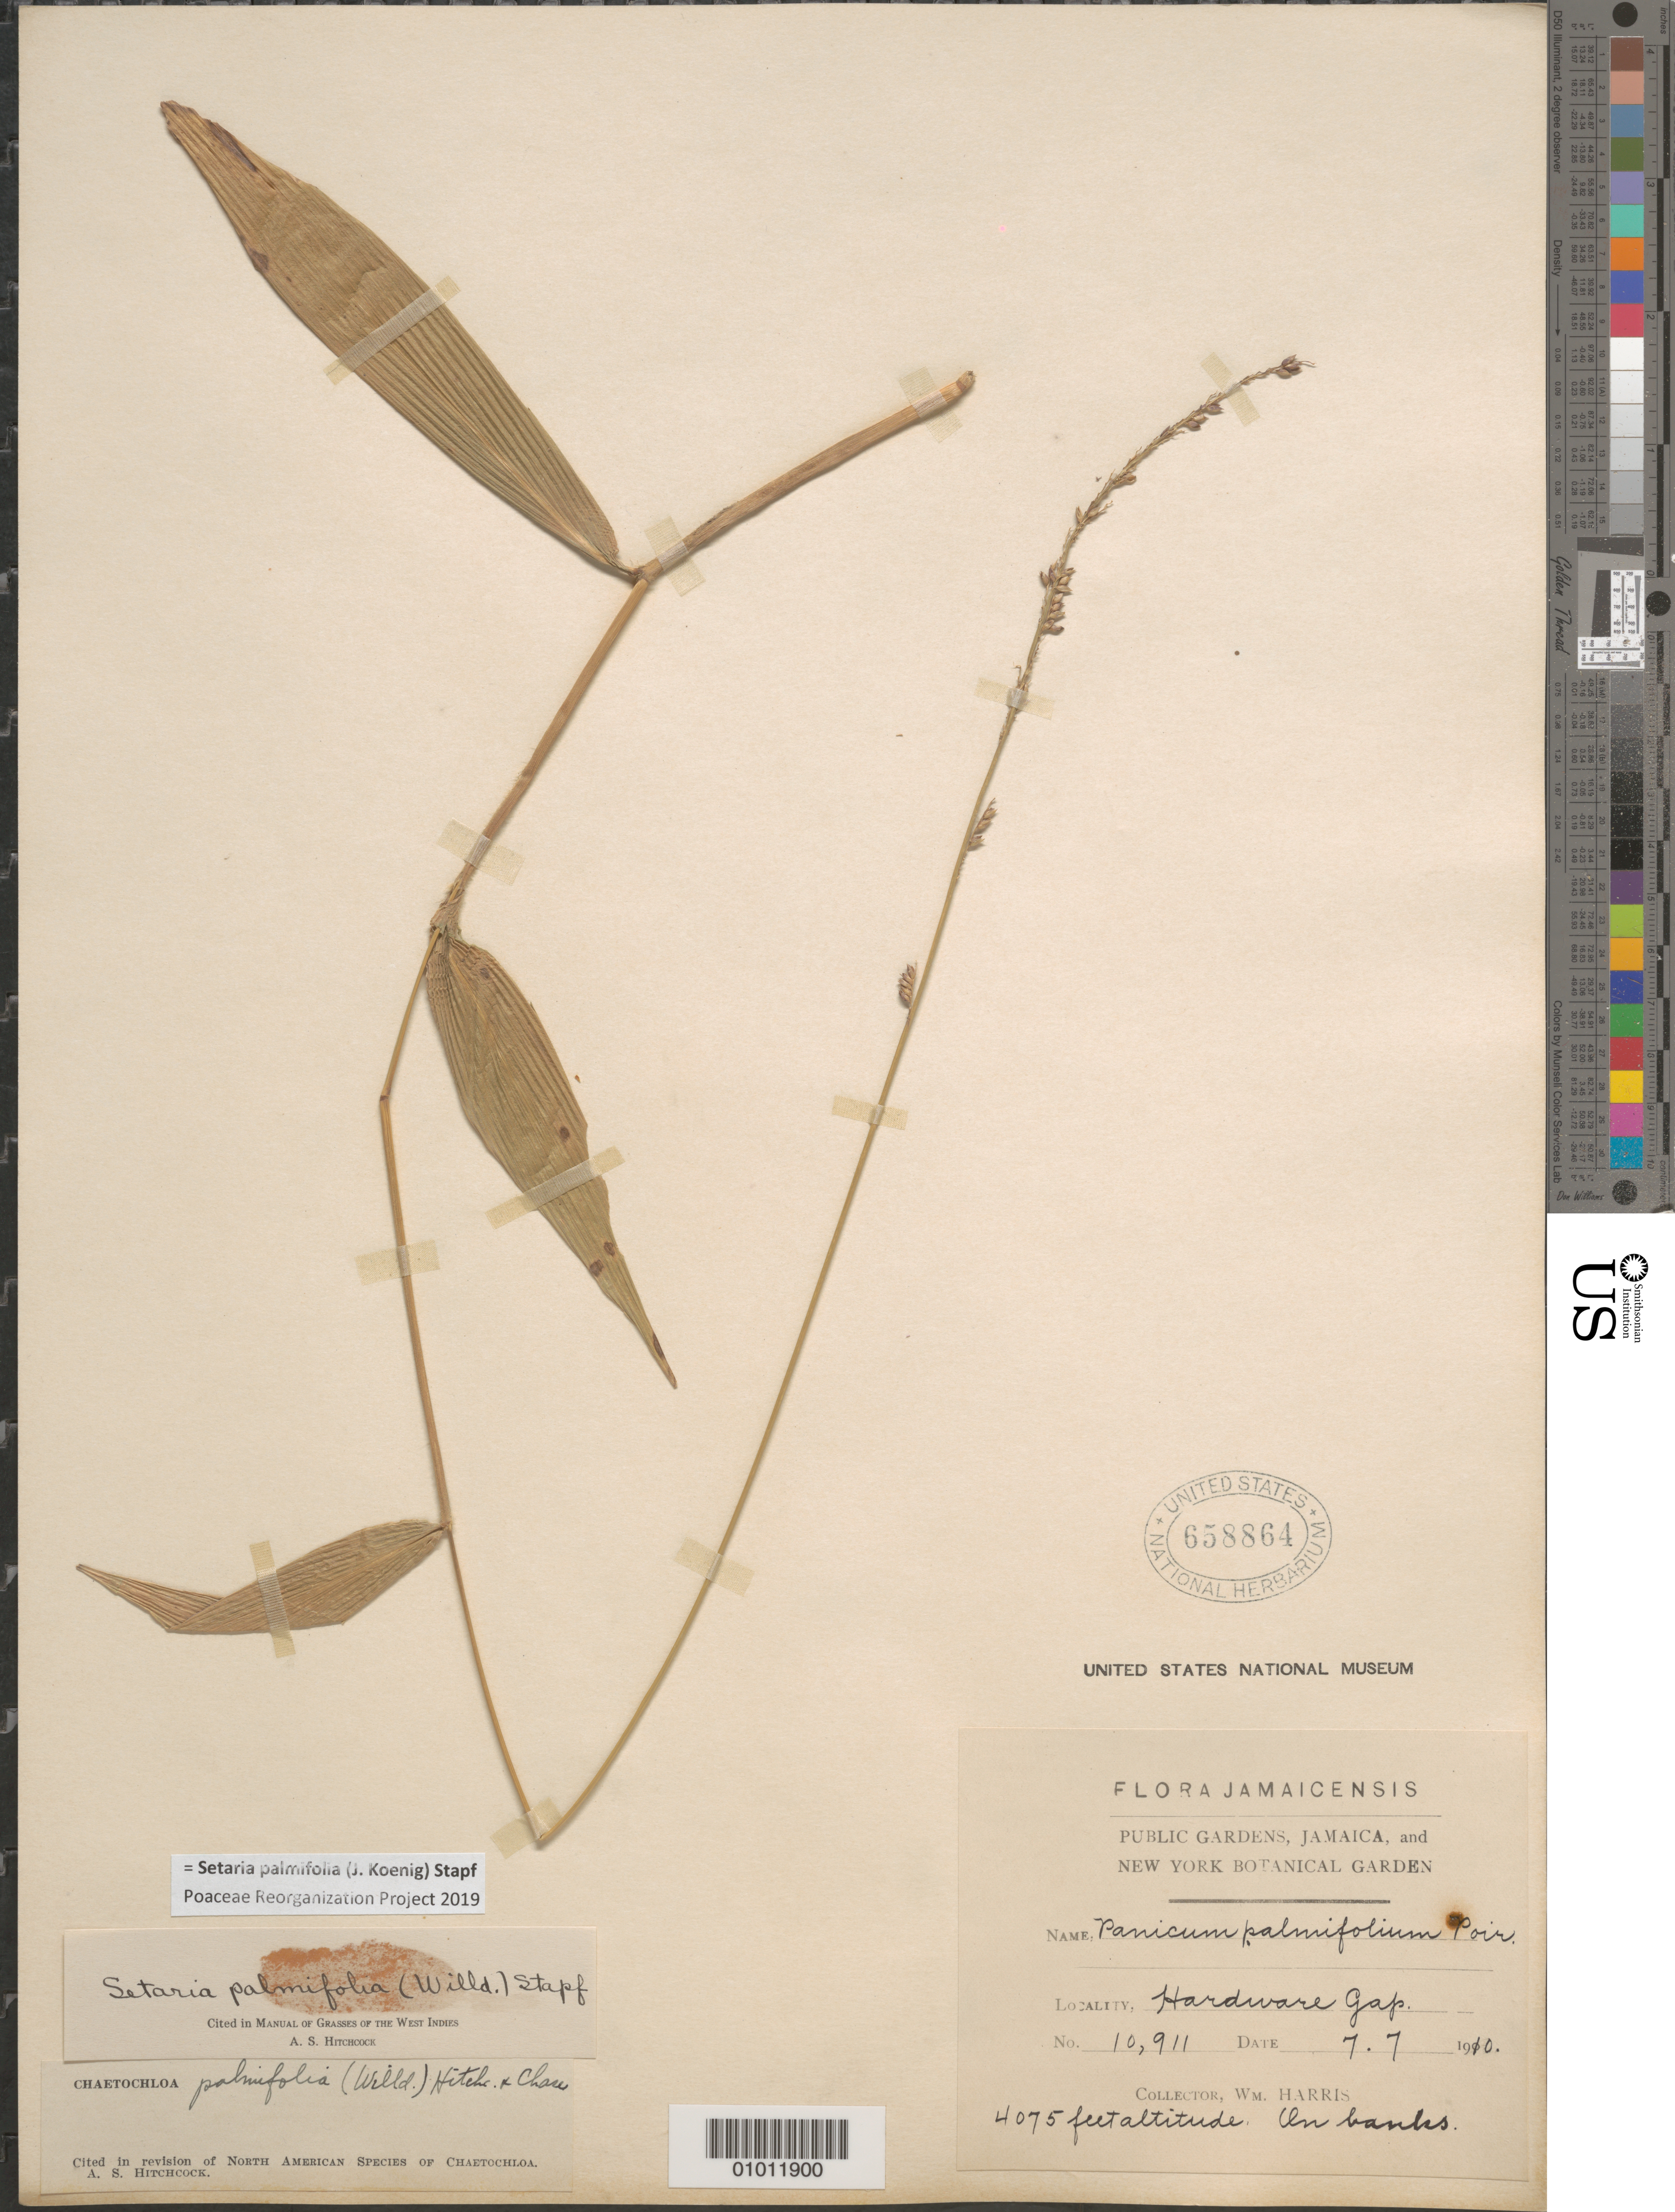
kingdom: Plantae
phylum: Tracheophyta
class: Liliopsida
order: Poales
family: Poaceae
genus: Setaria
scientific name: Setaria palmifolia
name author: (J. Koenig) Stapf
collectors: W. Harris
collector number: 10911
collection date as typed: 07 Jul 1910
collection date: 1910-07-07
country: Jamaica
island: Jamaica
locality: Hardware Gap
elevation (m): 1242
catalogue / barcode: US 658864